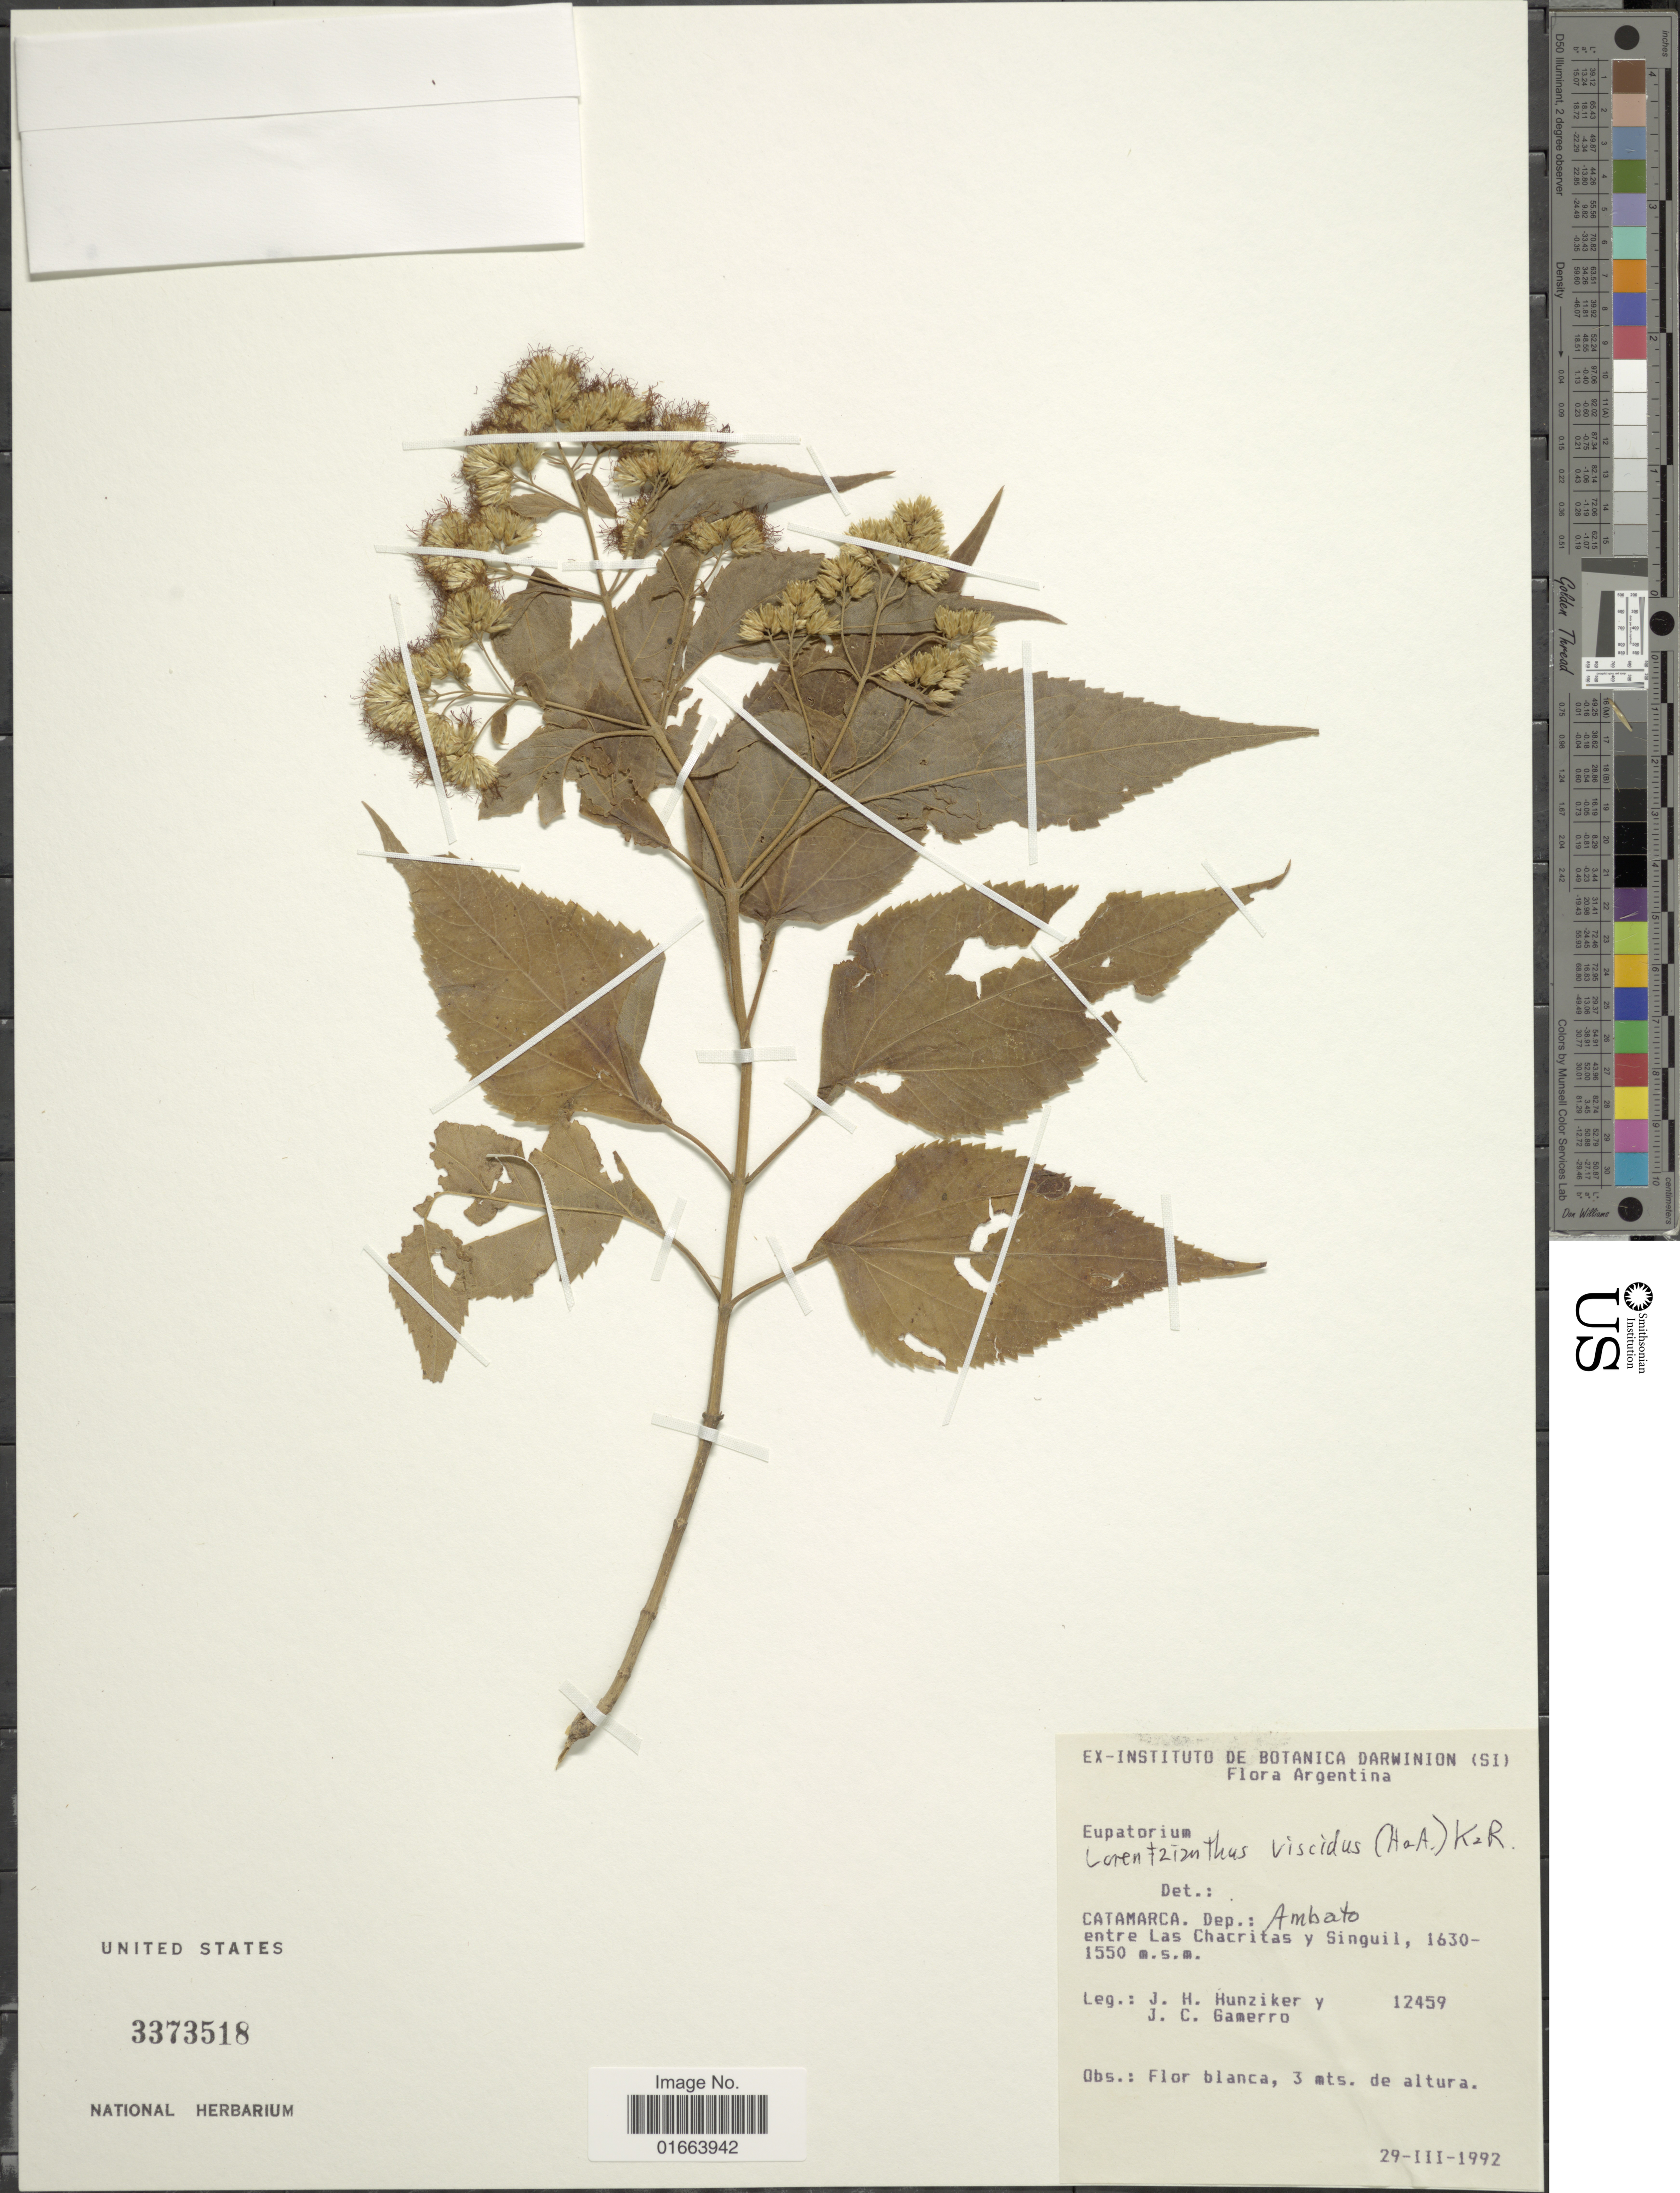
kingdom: Plantae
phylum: Tracheophyta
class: Magnoliopsida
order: Asterales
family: Asteraceae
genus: Lorentzianthus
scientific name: Lorentzianthus viscidus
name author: (Hook. & Arn.) R.M. King & H. Rob.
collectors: J. H. Hunziker & J. Gamerro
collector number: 12459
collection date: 1992-03-29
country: Argentina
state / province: Catamarca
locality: Dep.: Ambato entre Las Chacritas y Singuil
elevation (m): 1550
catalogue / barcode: US 3373518